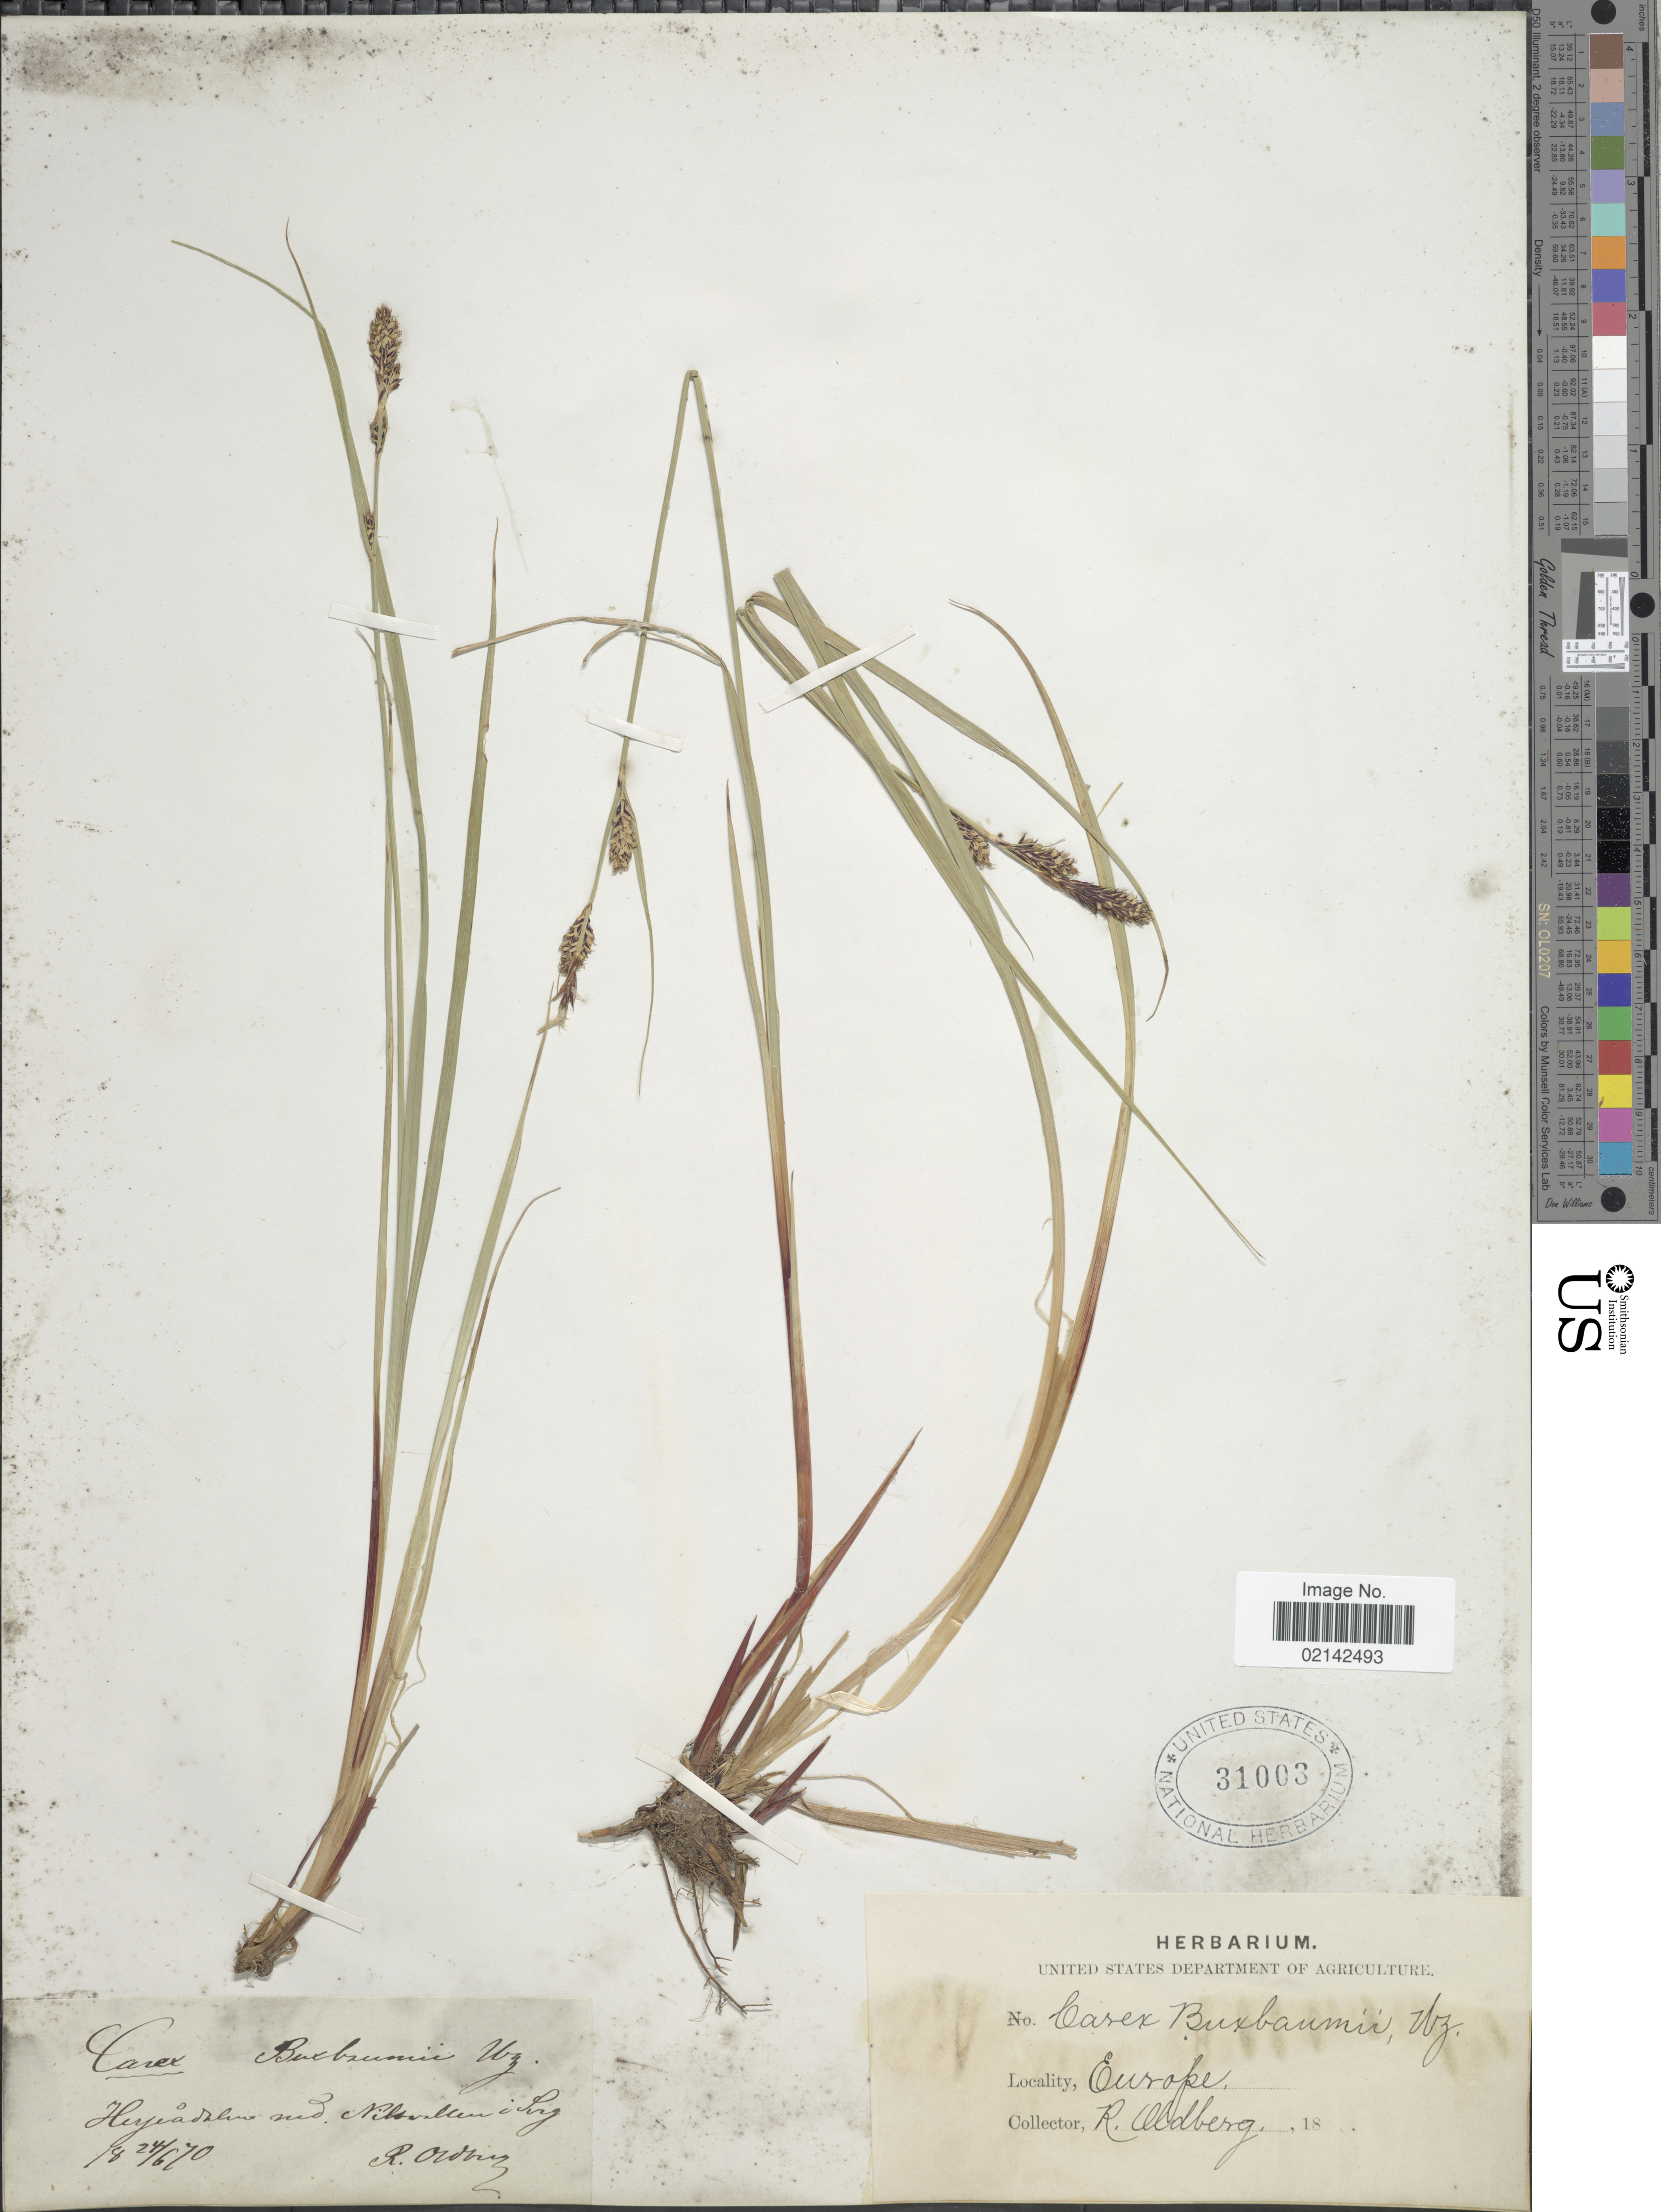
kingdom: Plantae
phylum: Tracheophyta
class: Liliopsida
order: Poales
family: Cyperaceae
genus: Carex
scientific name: Carex buxbaumii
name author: Wahlenb.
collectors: R. Oldberg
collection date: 1870-06-24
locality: Europe, Heyeadhlin and Nilswallen [interpreted]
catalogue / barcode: US 31003